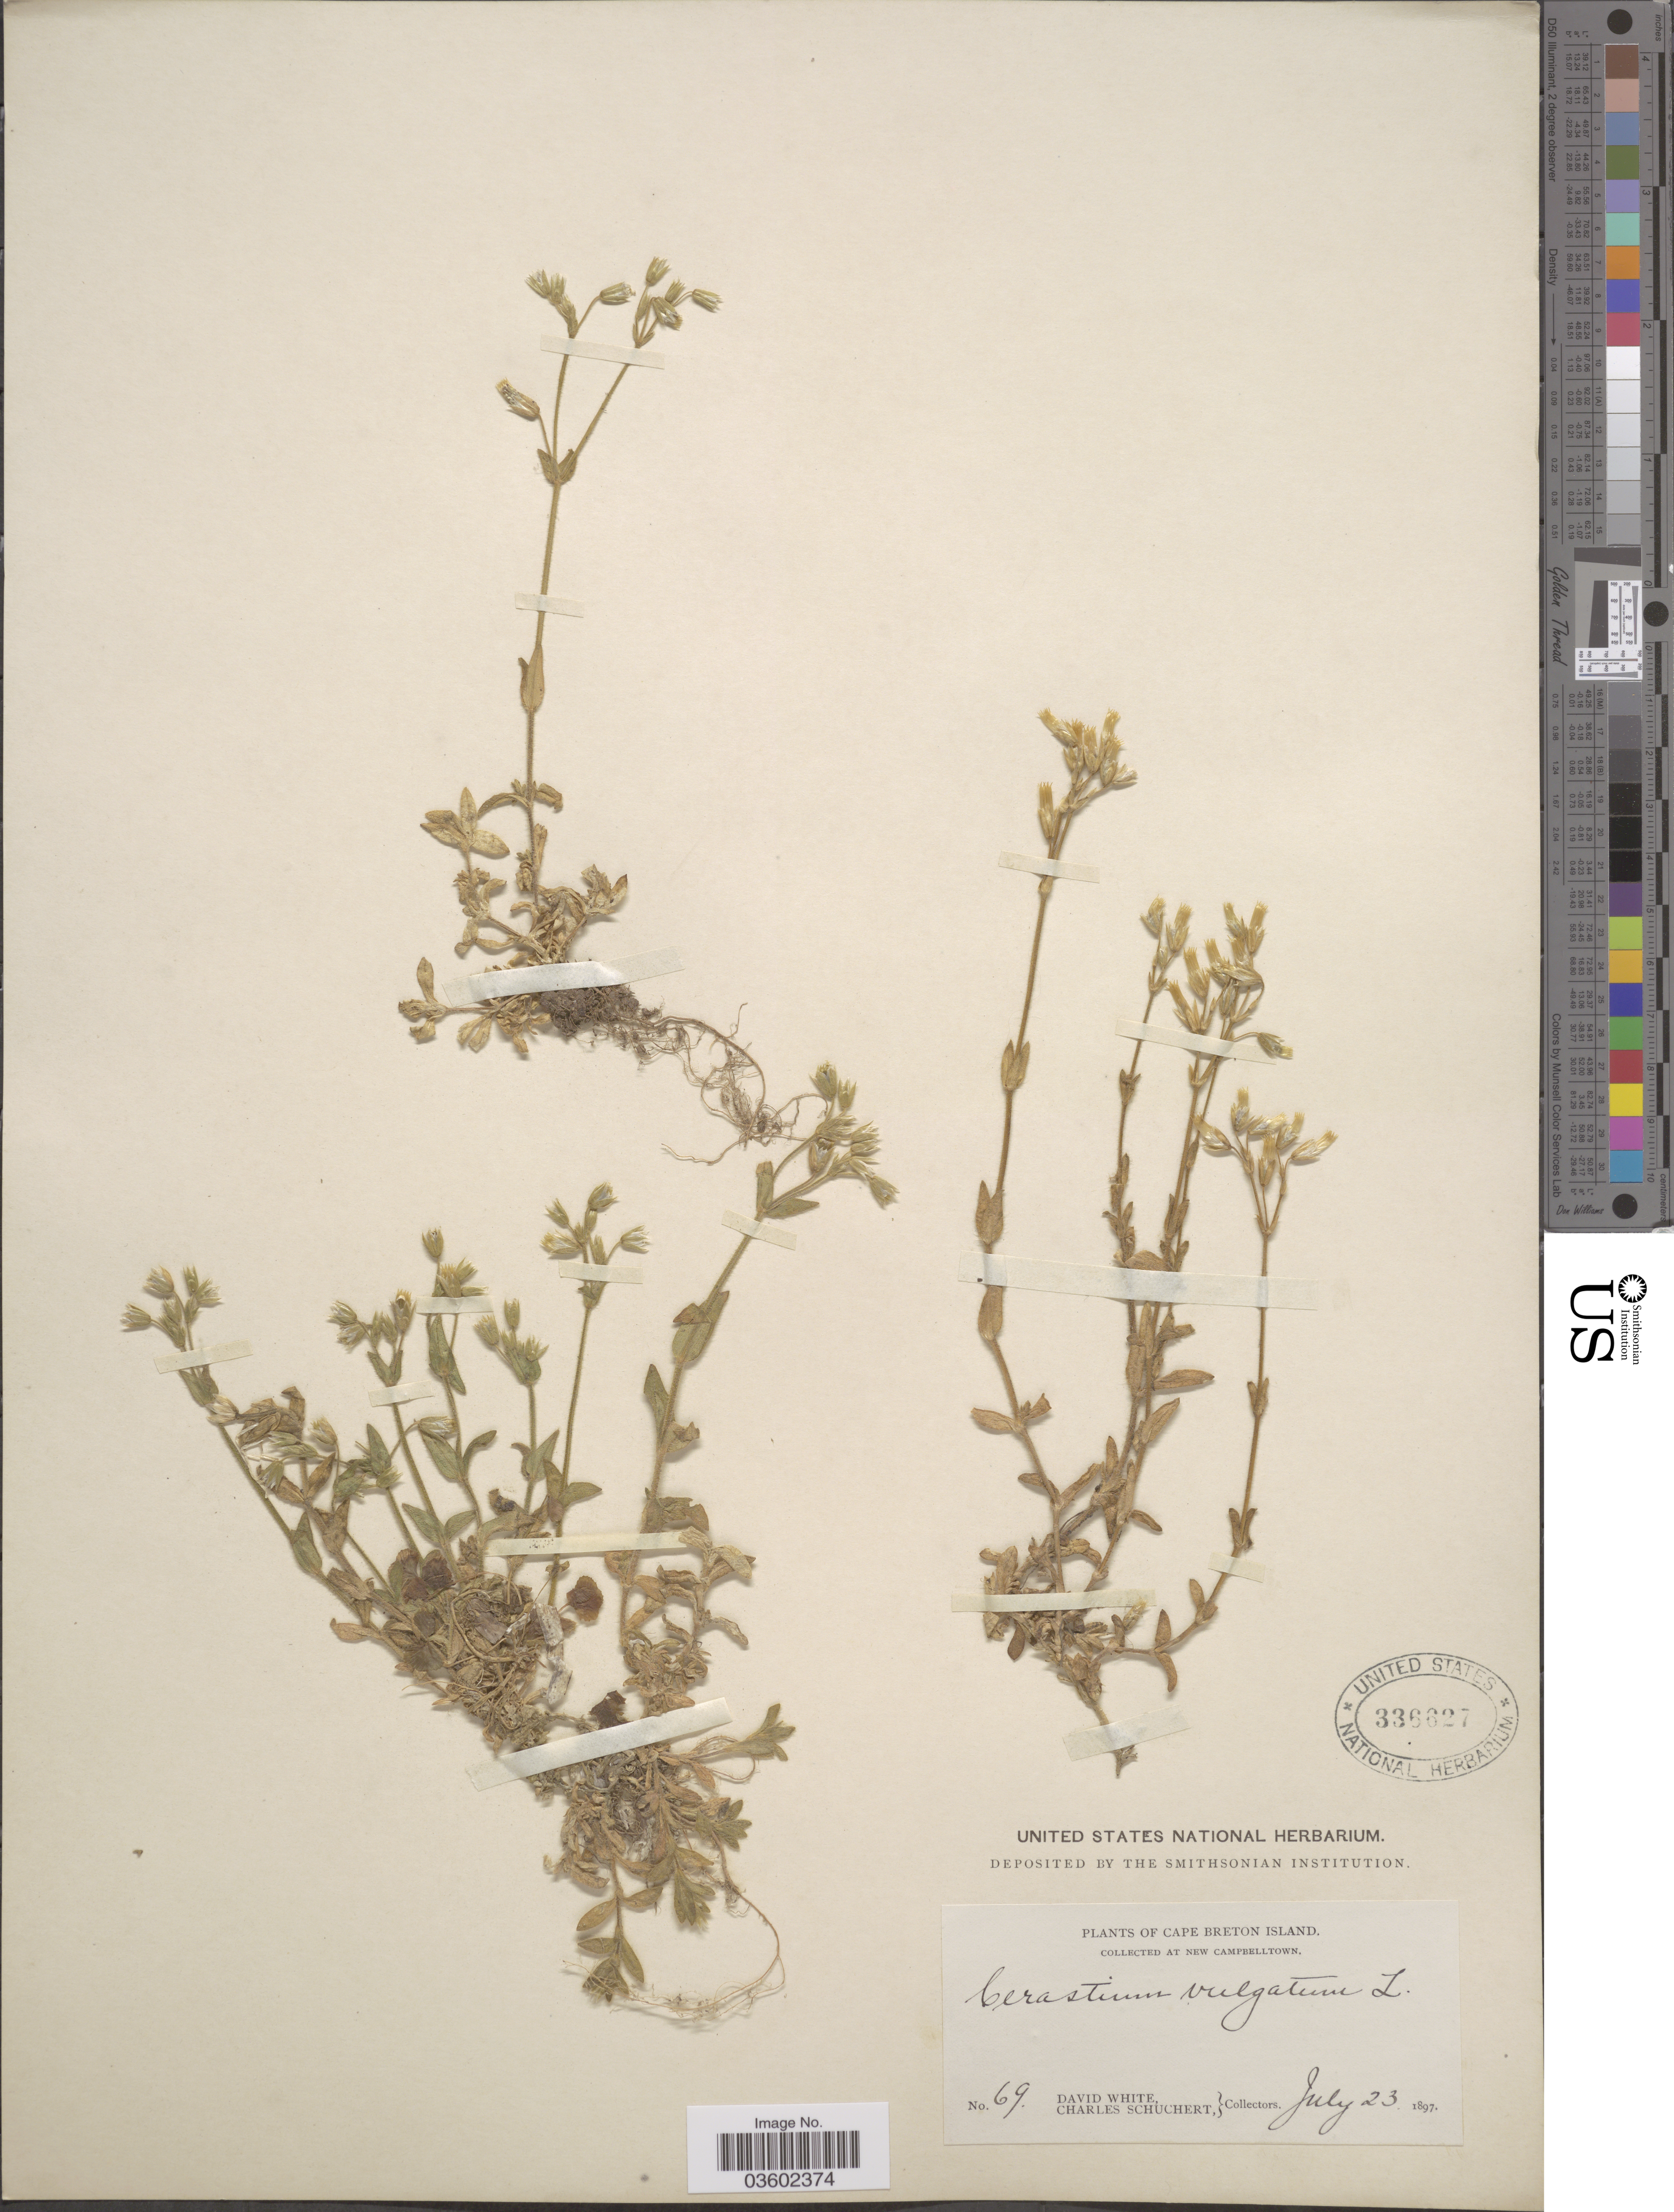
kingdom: Plantae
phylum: Tracheophyta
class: Magnoliopsida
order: Caryophyllales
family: Caryophyllaceae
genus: Cerastium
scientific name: Cerastium vulgatum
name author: L.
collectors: D. White & C. Schuchert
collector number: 69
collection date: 1897-07-23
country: Canada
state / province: Nova Scotia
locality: Cape Breton Island. At New Campbelltown.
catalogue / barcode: US 336627